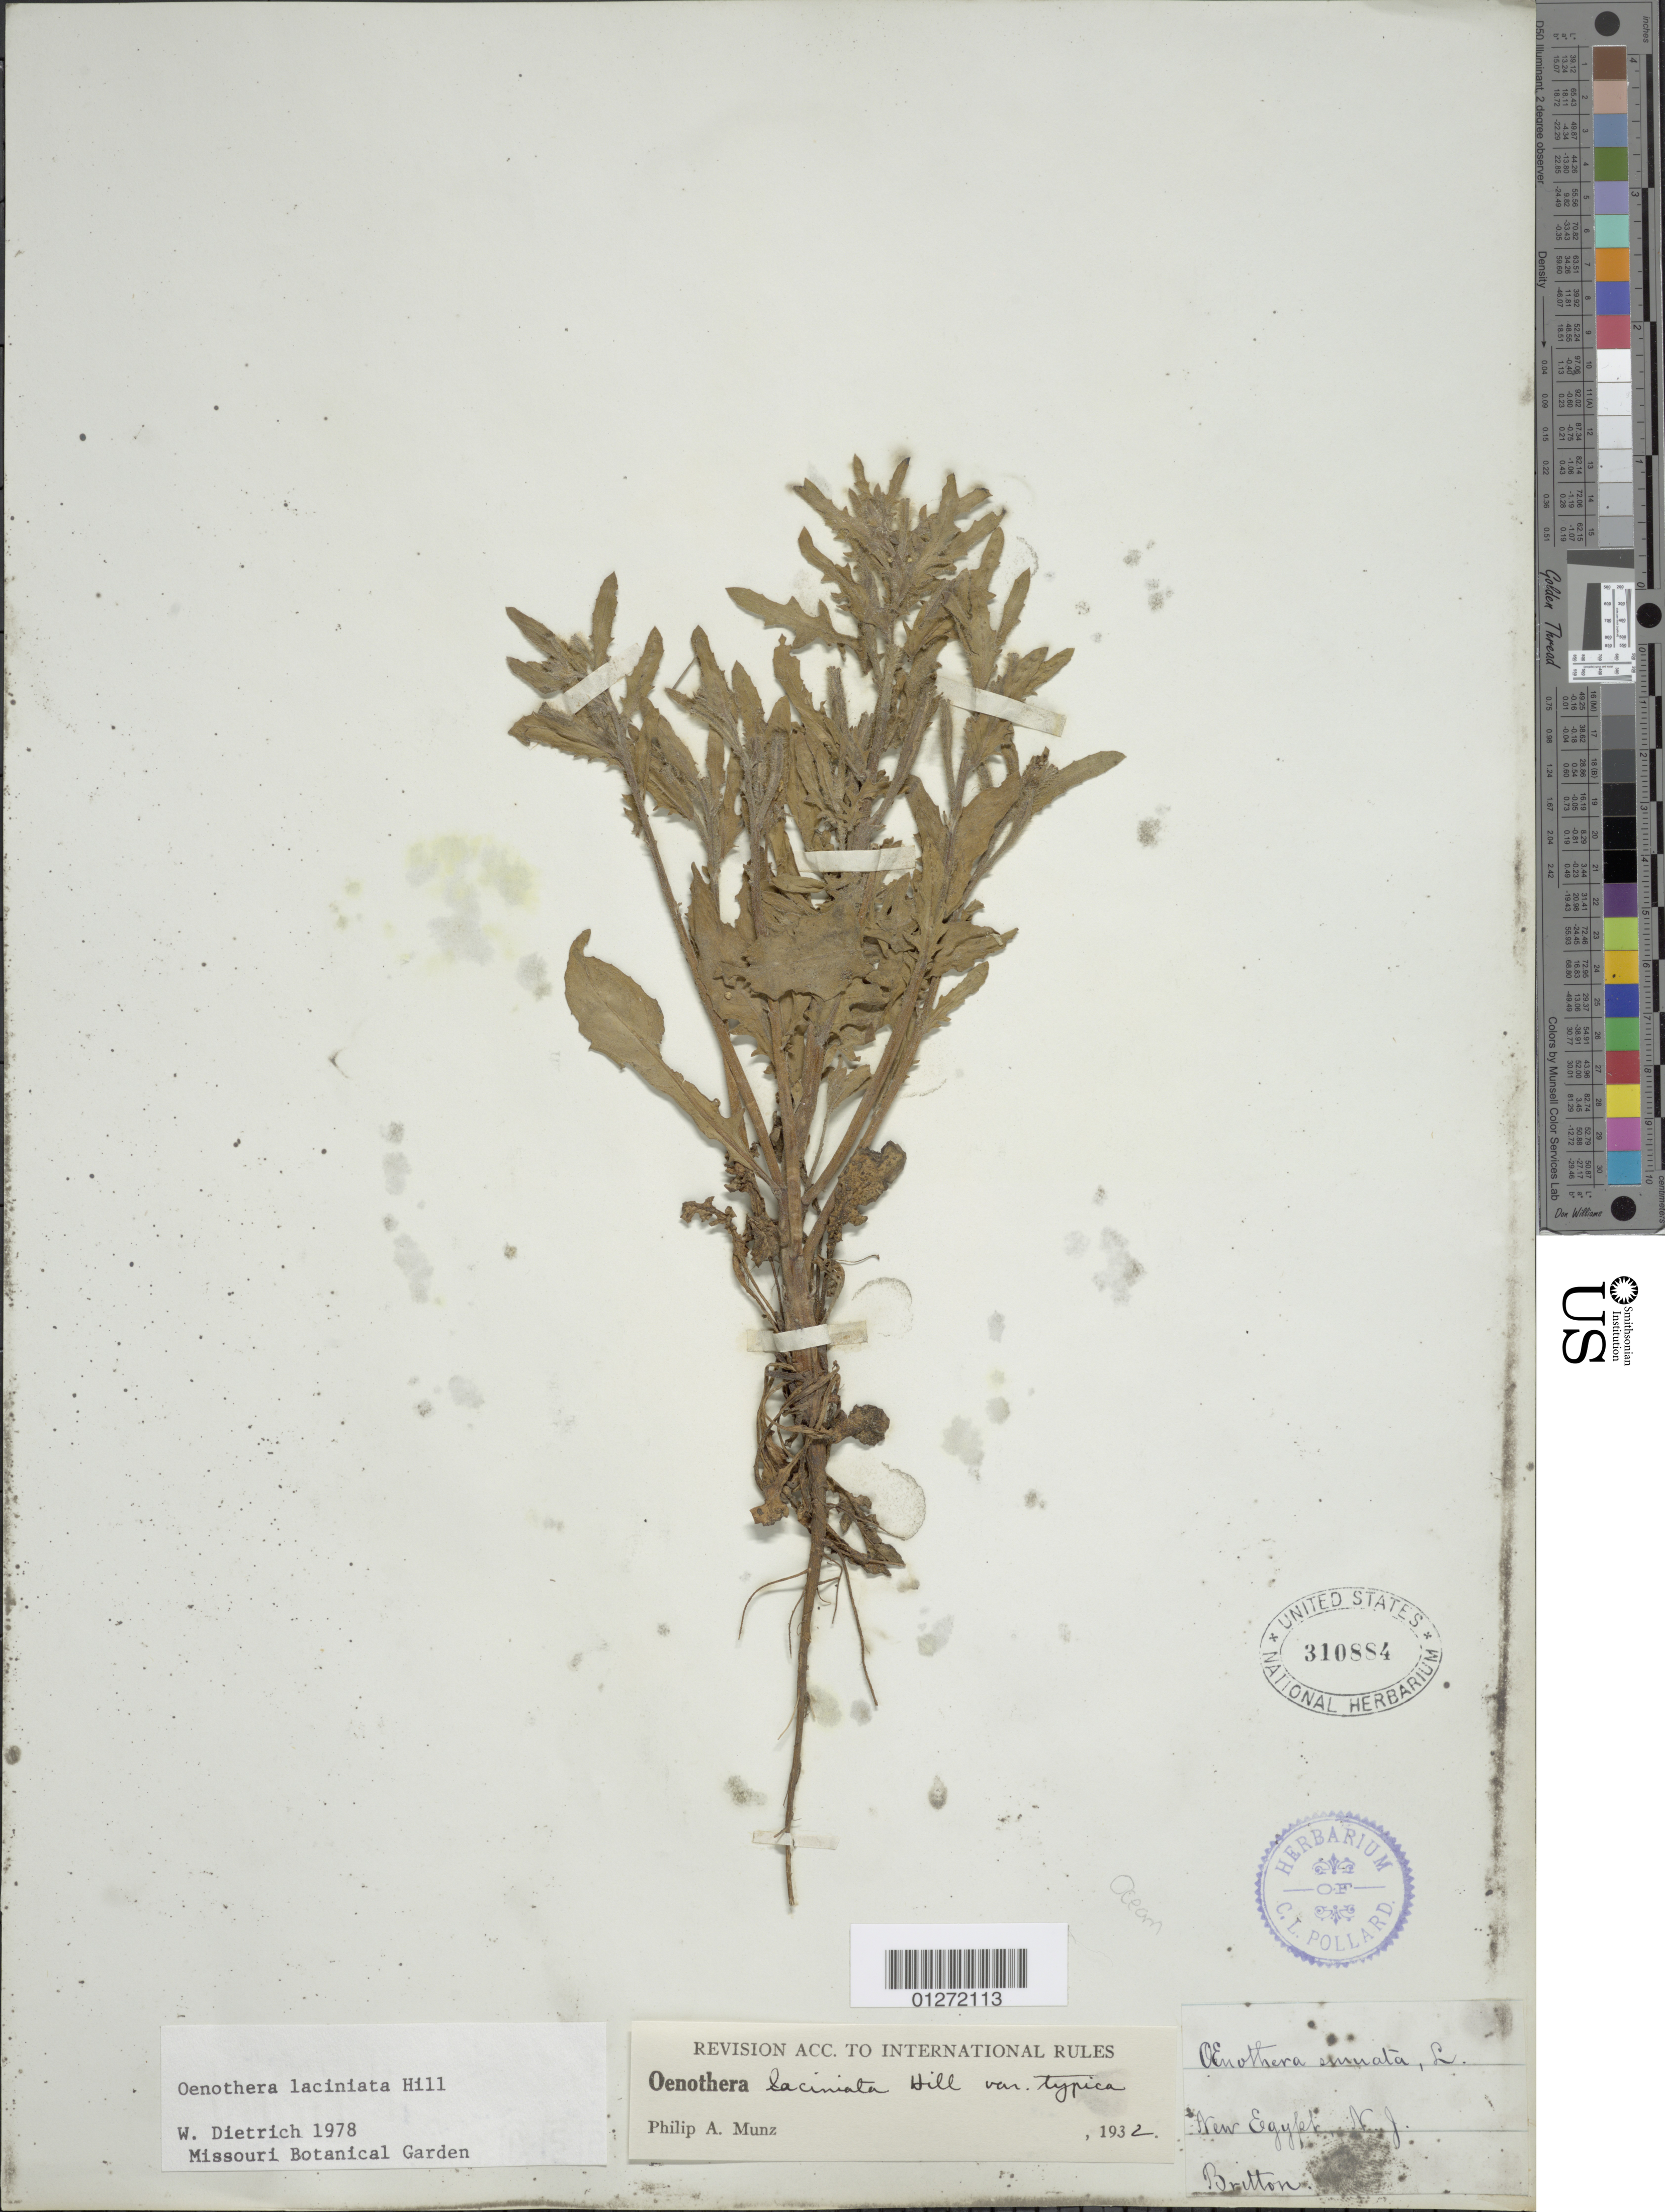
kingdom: Plantae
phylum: Tracheophyta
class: Magnoliopsida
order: Myrtales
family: Onagraceae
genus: Oenothera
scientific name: Oenothera laciniata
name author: Hill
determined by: Dietrich, W.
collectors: Britton, --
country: United States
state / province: New Jersey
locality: New Egypt.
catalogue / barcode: US 310884